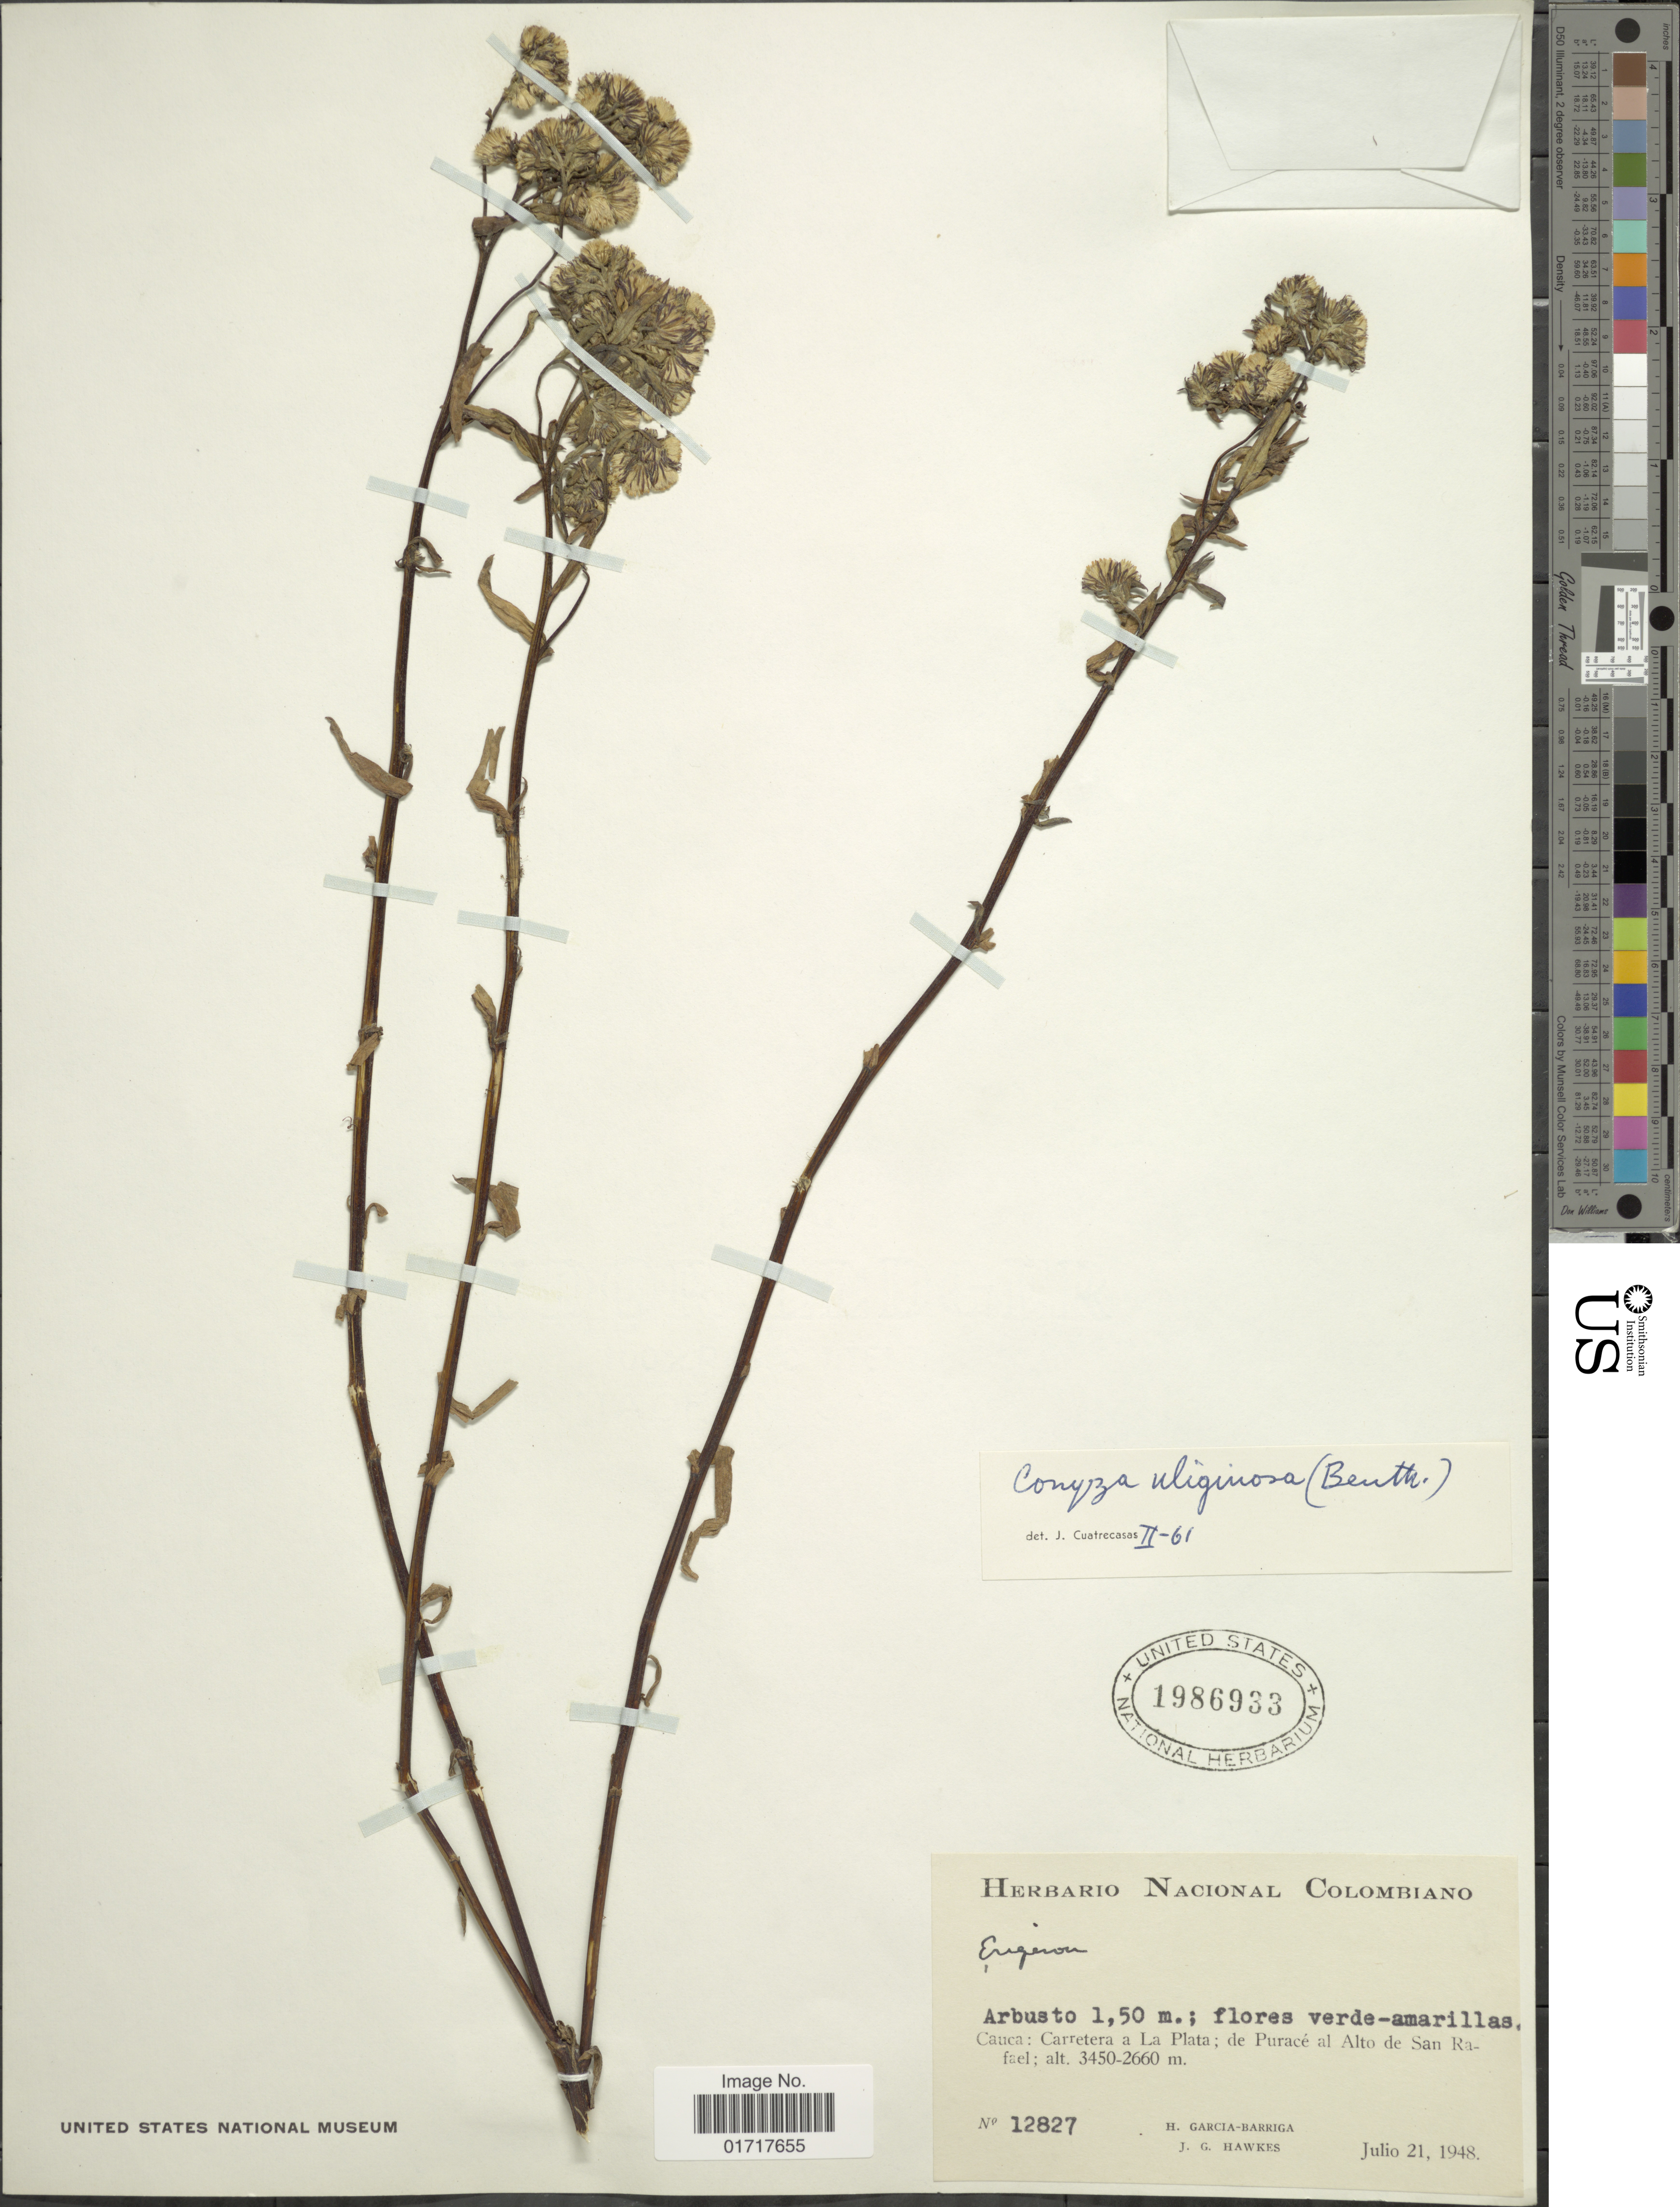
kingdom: Plantae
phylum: Tracheophyta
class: Magnoliopsida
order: Asterales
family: Asteraceae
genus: Conyza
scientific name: Conyza uliginosa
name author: (Benth.) Cuatrec.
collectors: H. García Barriga & J. Hawkes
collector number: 12827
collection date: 1948-07-21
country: Colombia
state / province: Cauca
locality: Cauca: Carretera a La Plata; de Purace al alto de San Rafael.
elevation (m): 2660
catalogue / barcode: US 1986933